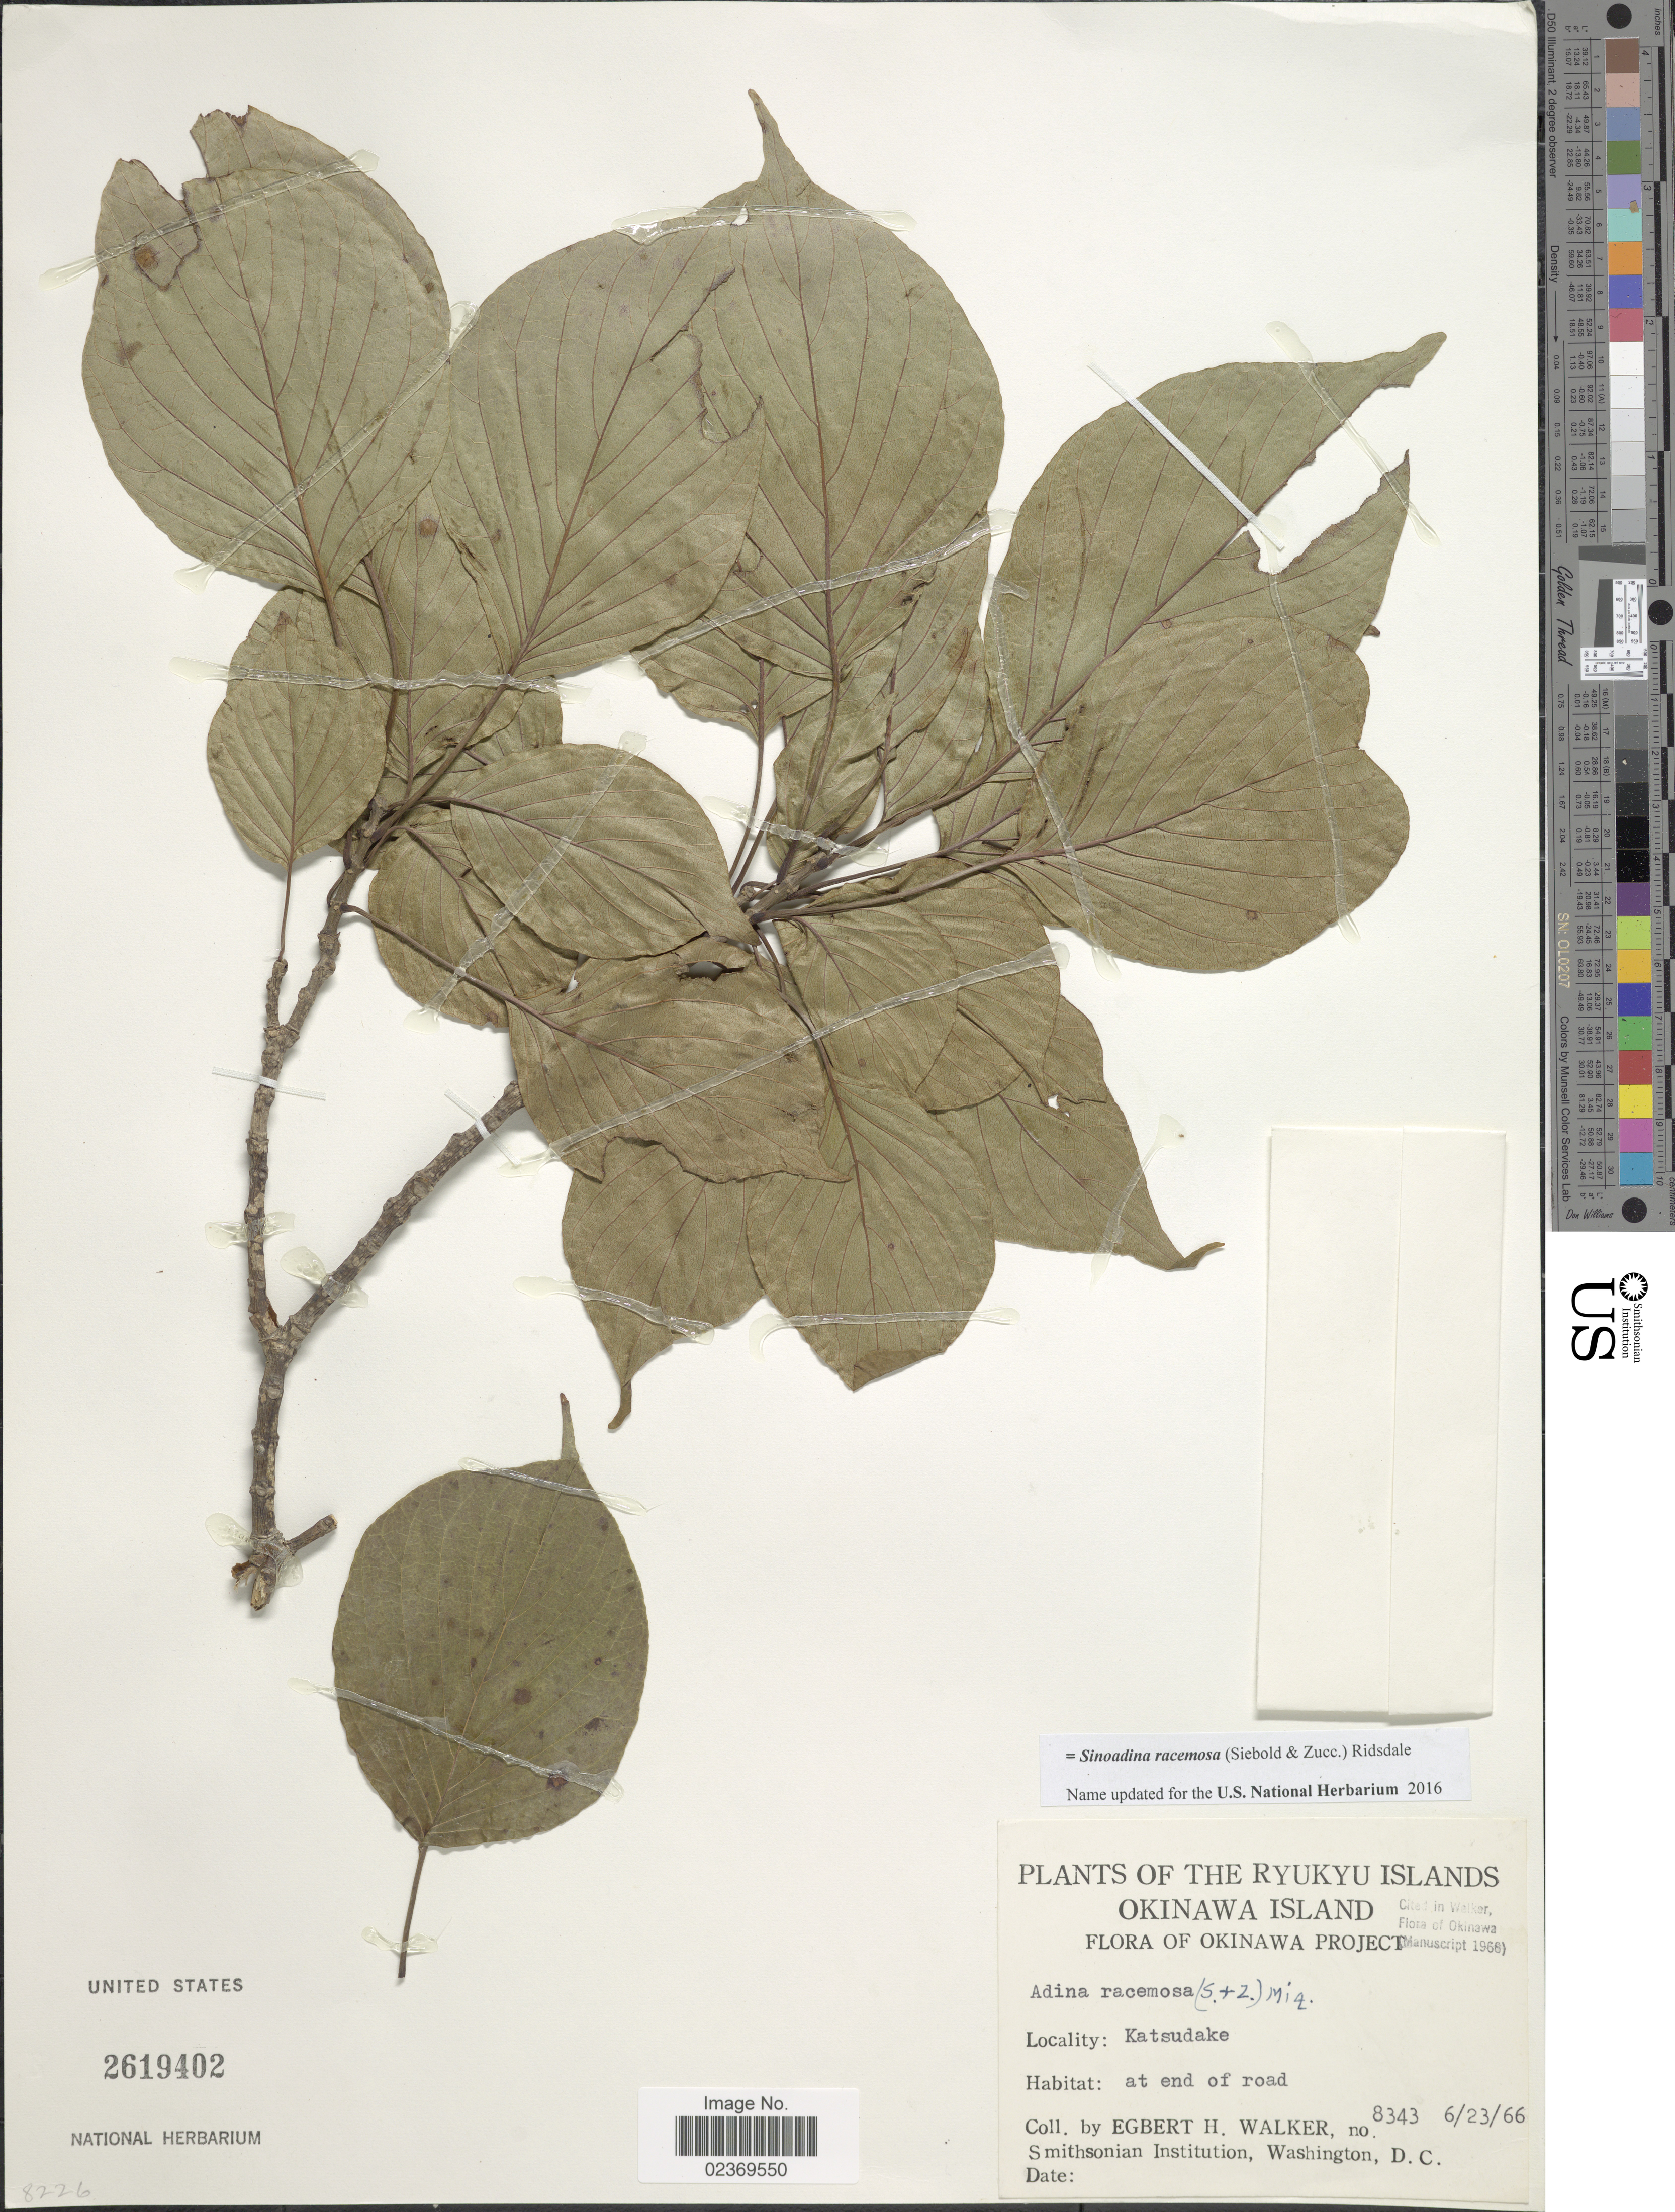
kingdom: Plantae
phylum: Tracheophyta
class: Magnoliopsida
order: Gentianales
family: Rubiaceae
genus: Sinoadina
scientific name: Sinoadina racemosa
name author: (Siebold & Zucc.) Risdale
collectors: E. H. Walker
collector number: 8343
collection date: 1966-06-23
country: Japan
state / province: Okinawa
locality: The Ryukyu Islands, Okinawa Island, Katsudake, at end of road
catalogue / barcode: US 2619402